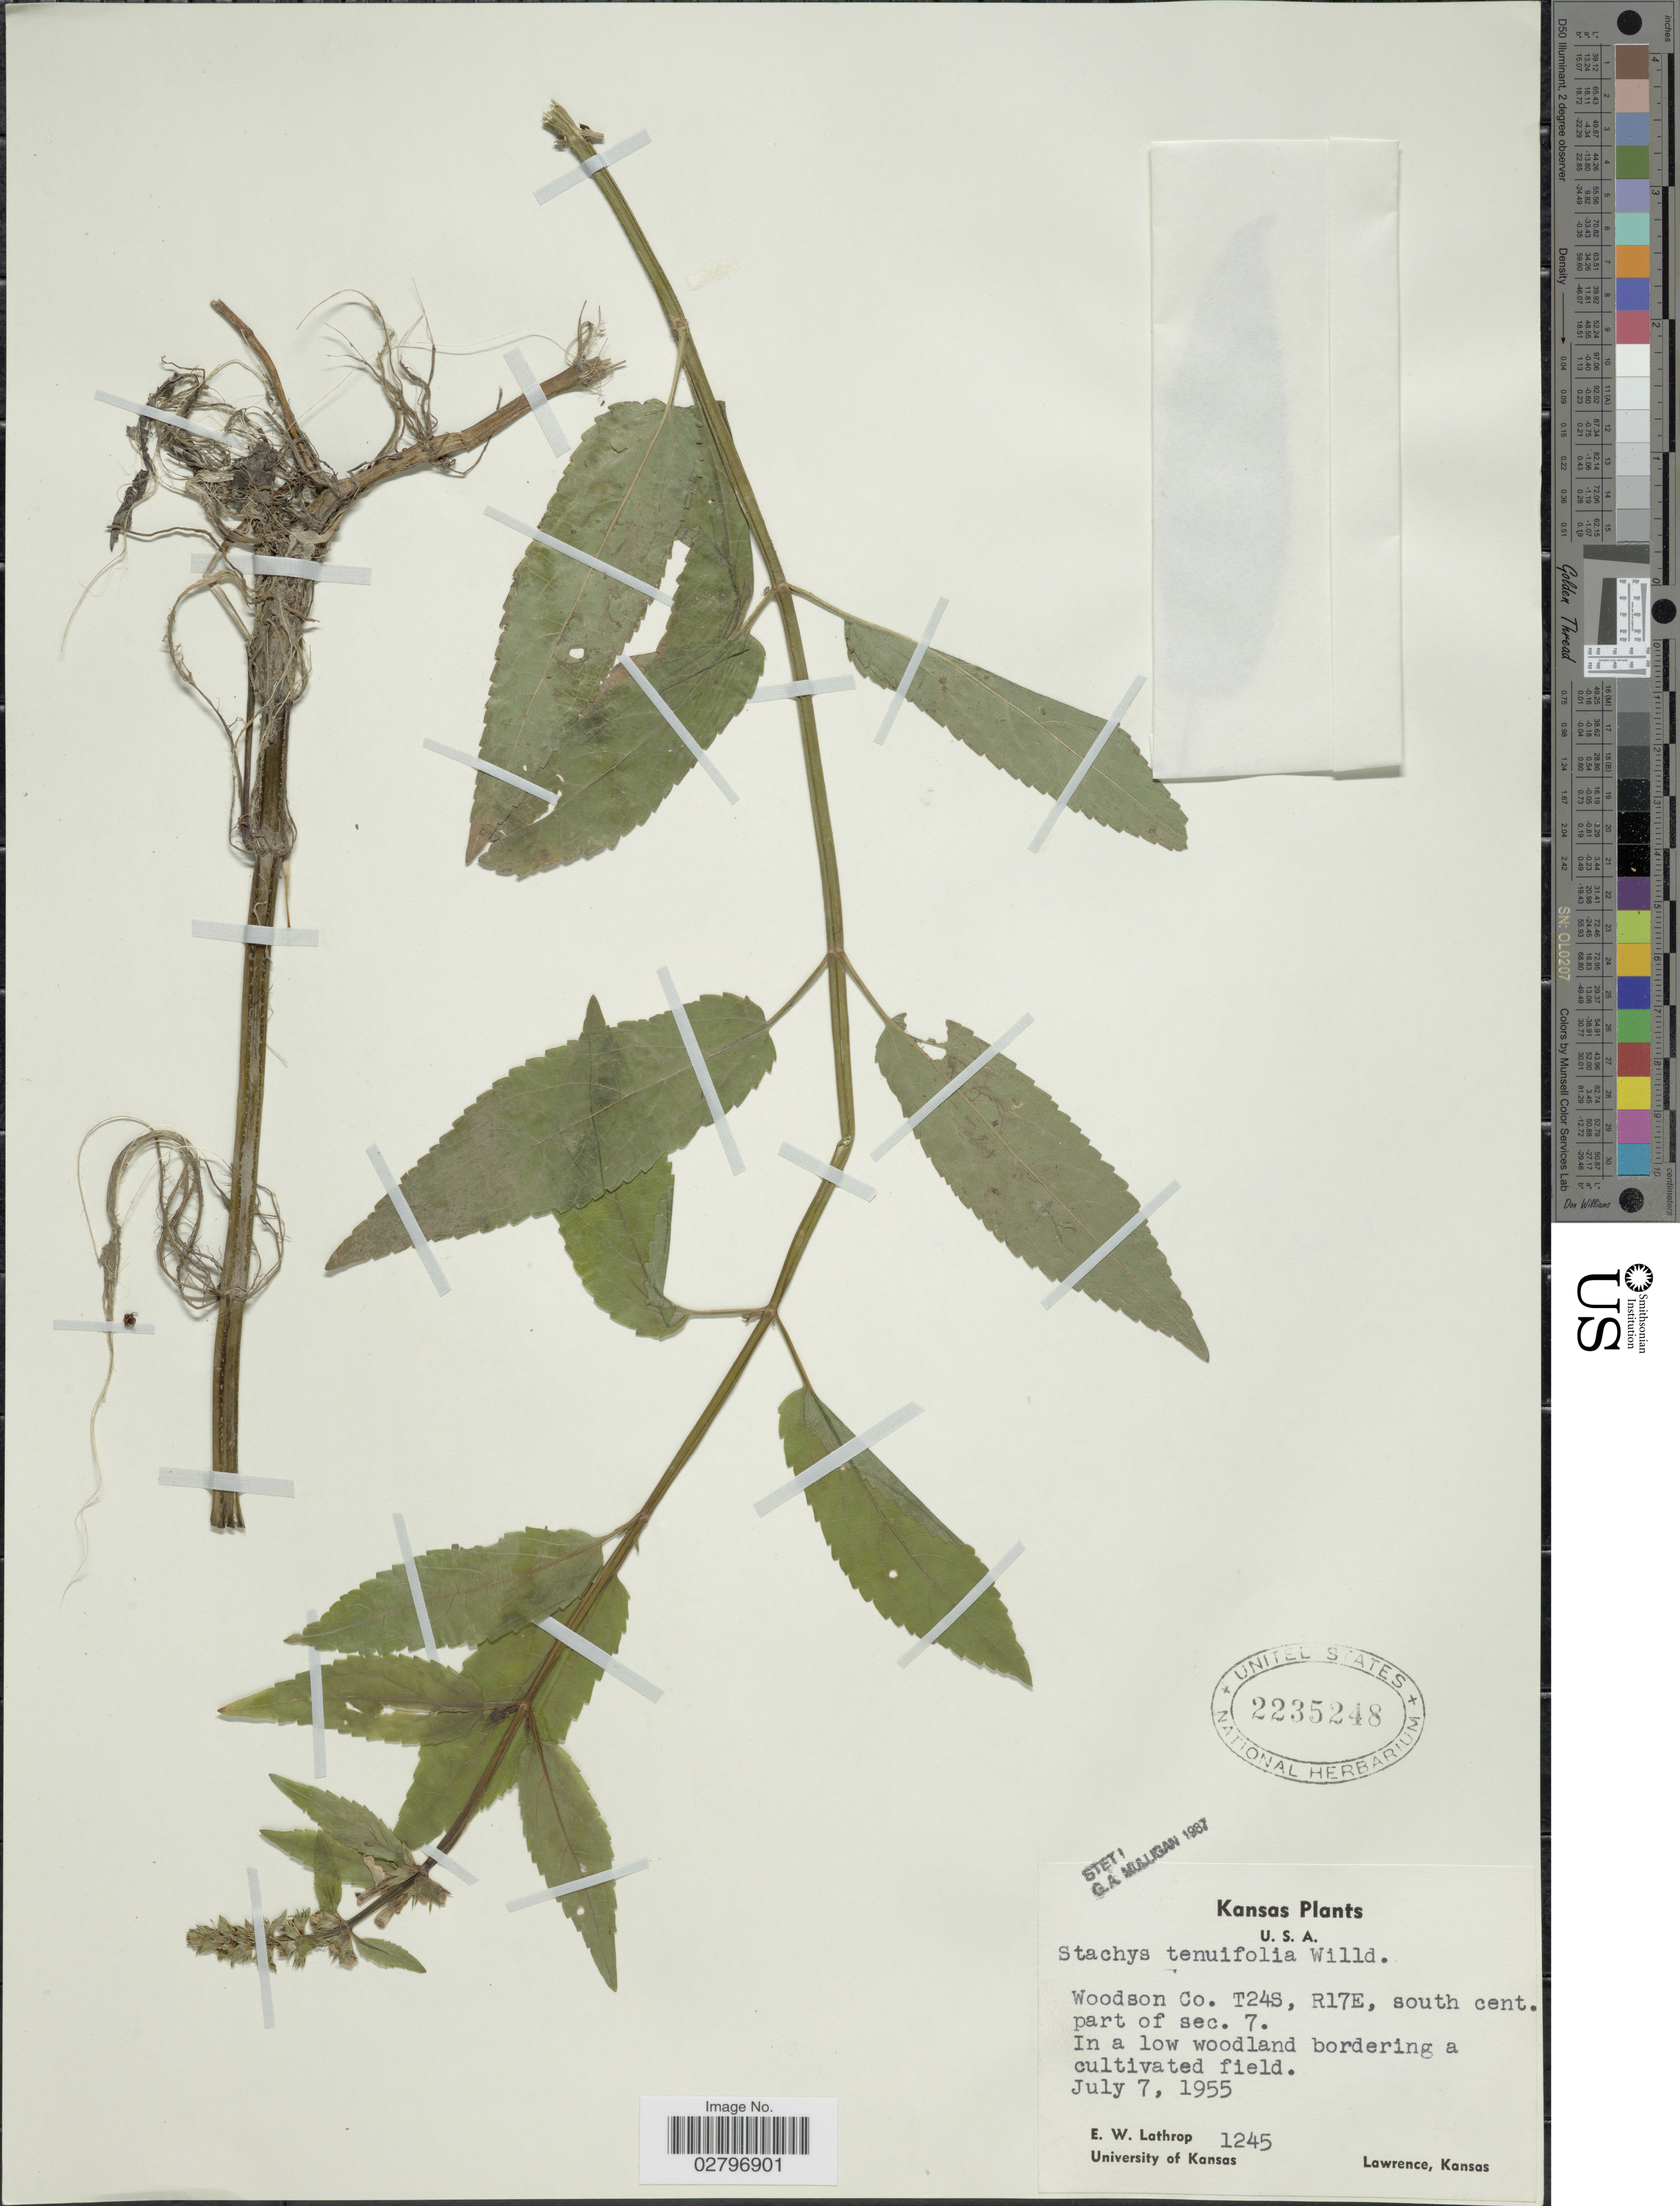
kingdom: Plantae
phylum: Tracheophyta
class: Magnoliopsida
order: Lamiales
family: Lamiaceae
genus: Stachys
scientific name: Stachys tenuifolia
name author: Willd.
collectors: E. W. Lathrop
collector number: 1245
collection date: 1955-07-07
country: United States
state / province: Kansas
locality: Woodson Co. T24S, R17E, south cent. part of sec. 7.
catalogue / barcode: US 2235248